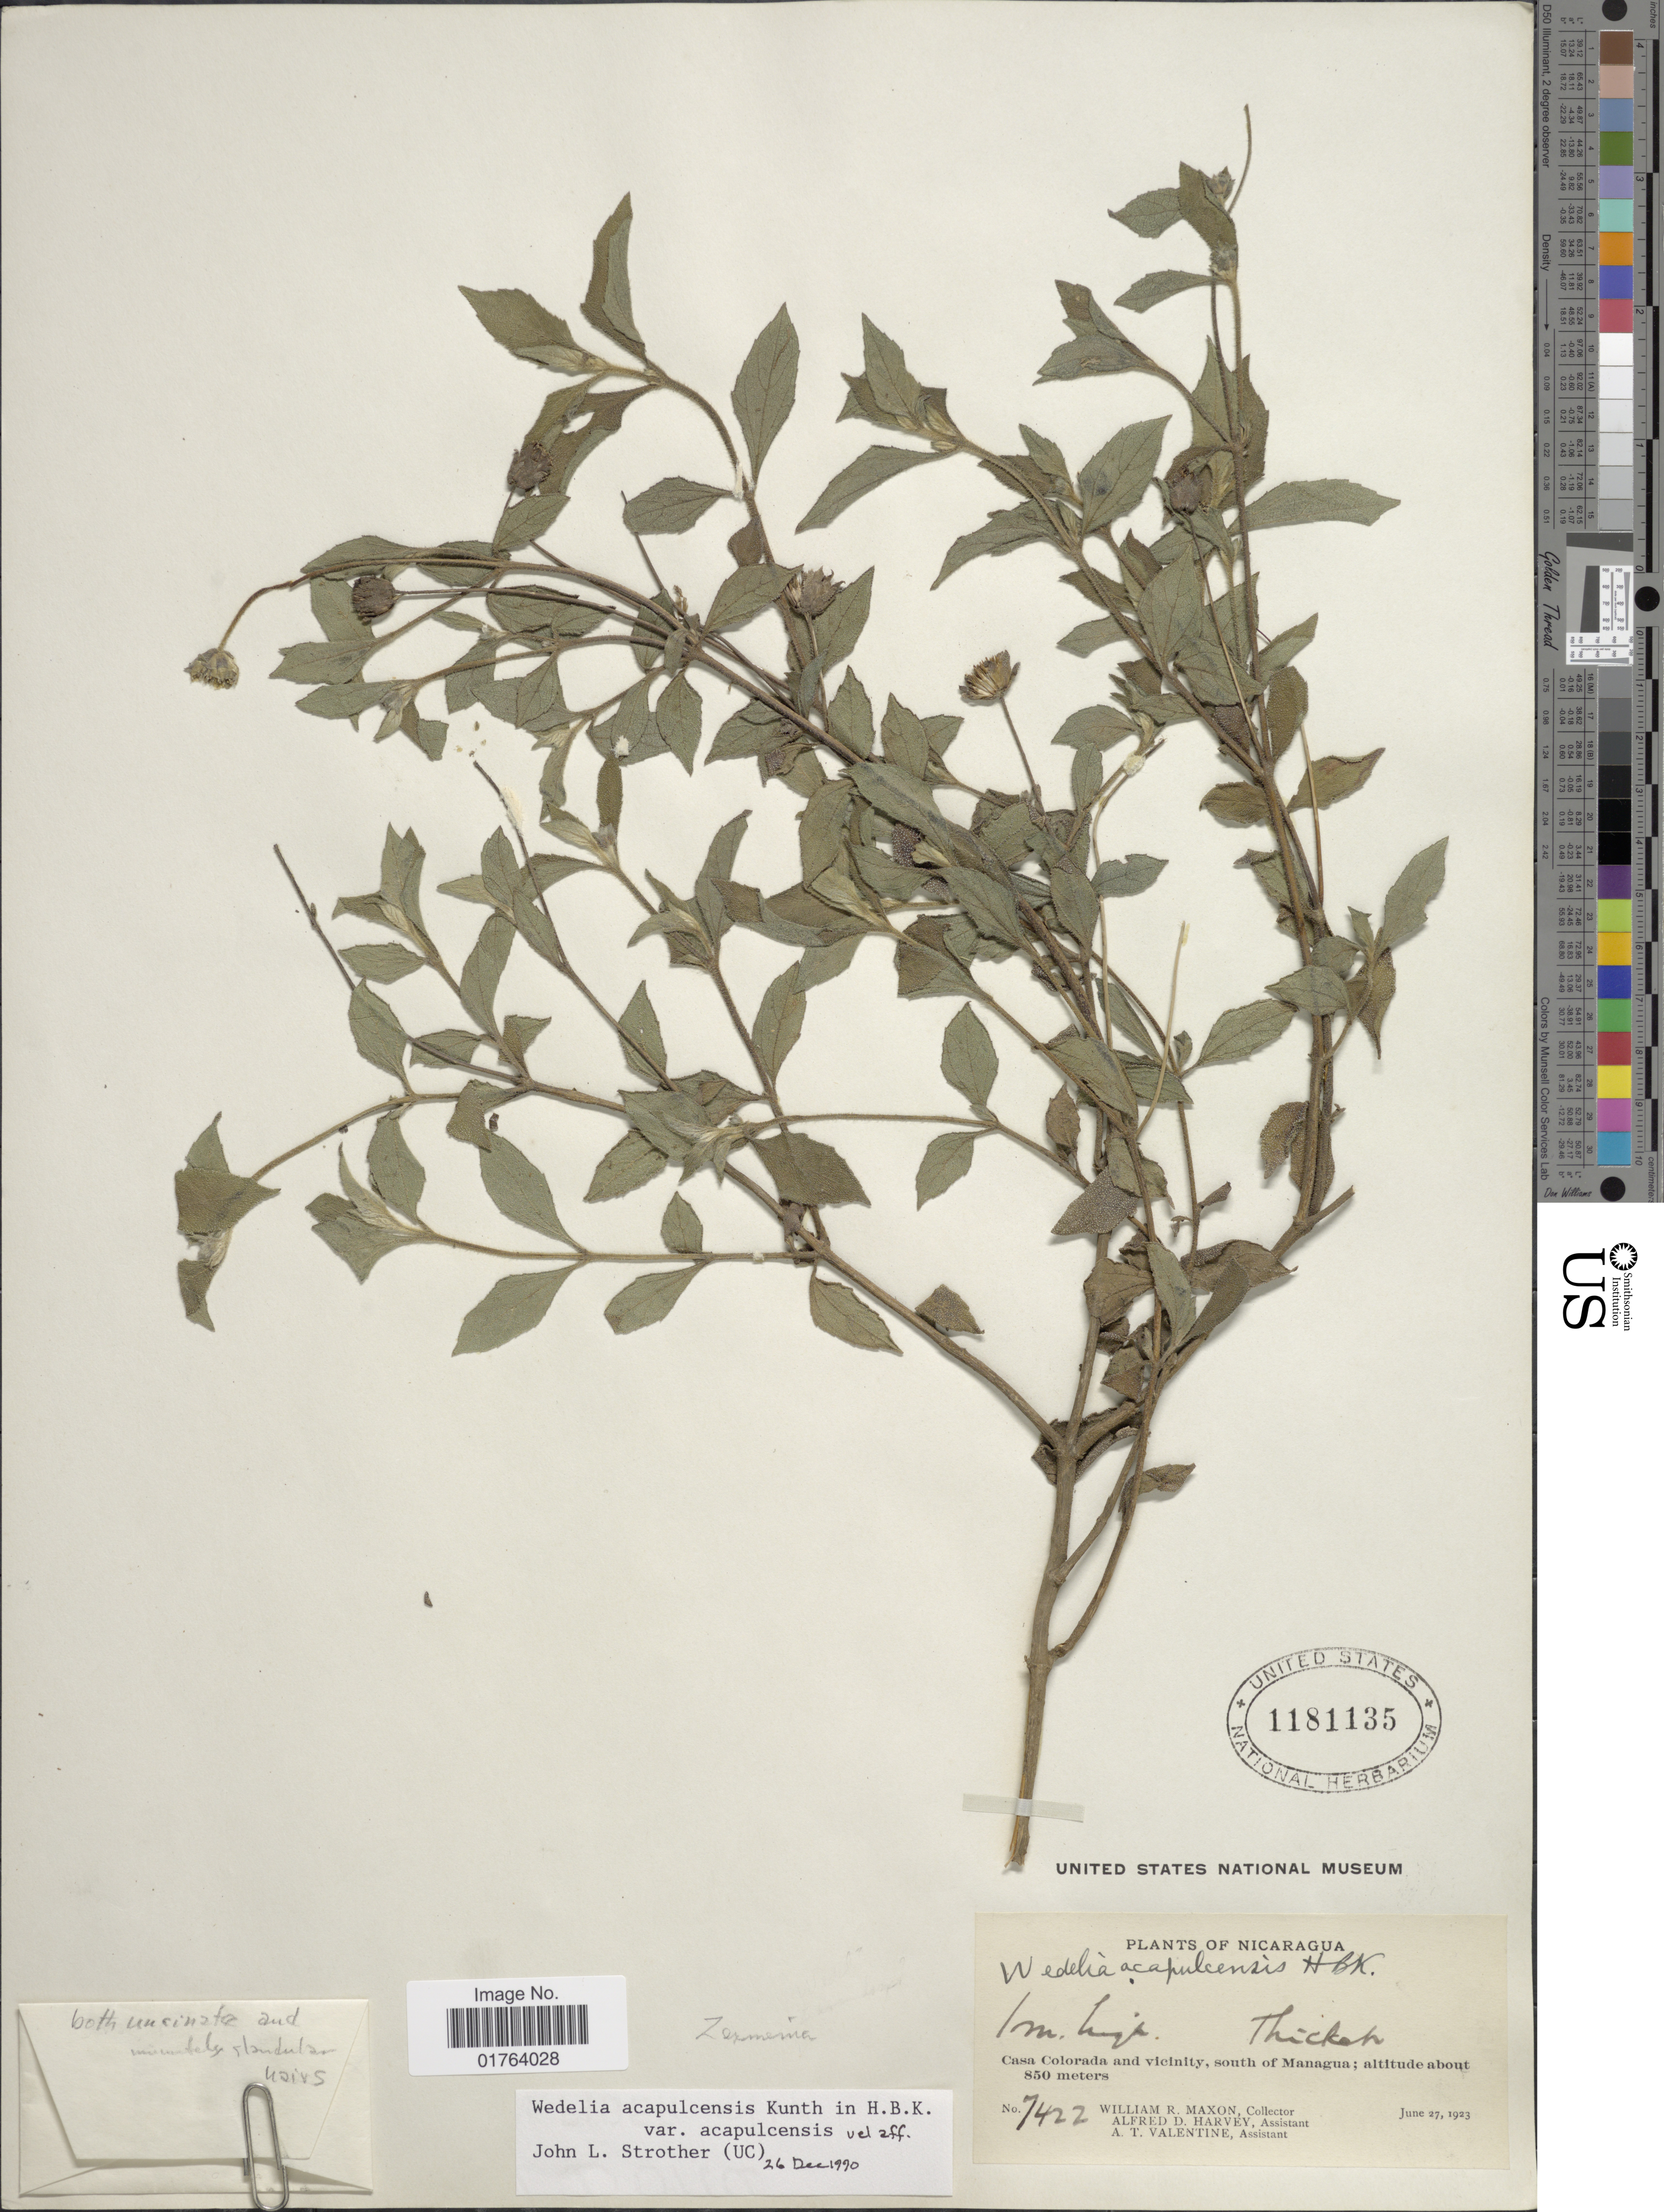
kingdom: Plantae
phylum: Tracheophyta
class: Magnoliopsida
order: Asterales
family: Asteraceae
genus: Wedelia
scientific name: Wedelia acapulcensis var. acapulcensis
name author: Kunth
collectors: W. R. Maxon, A. D. Harvey & A. Valentine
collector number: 7422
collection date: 1923-06-27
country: Nicaragua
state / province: Managua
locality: Casa Colorada and vicinity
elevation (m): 850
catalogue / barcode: US 1181135